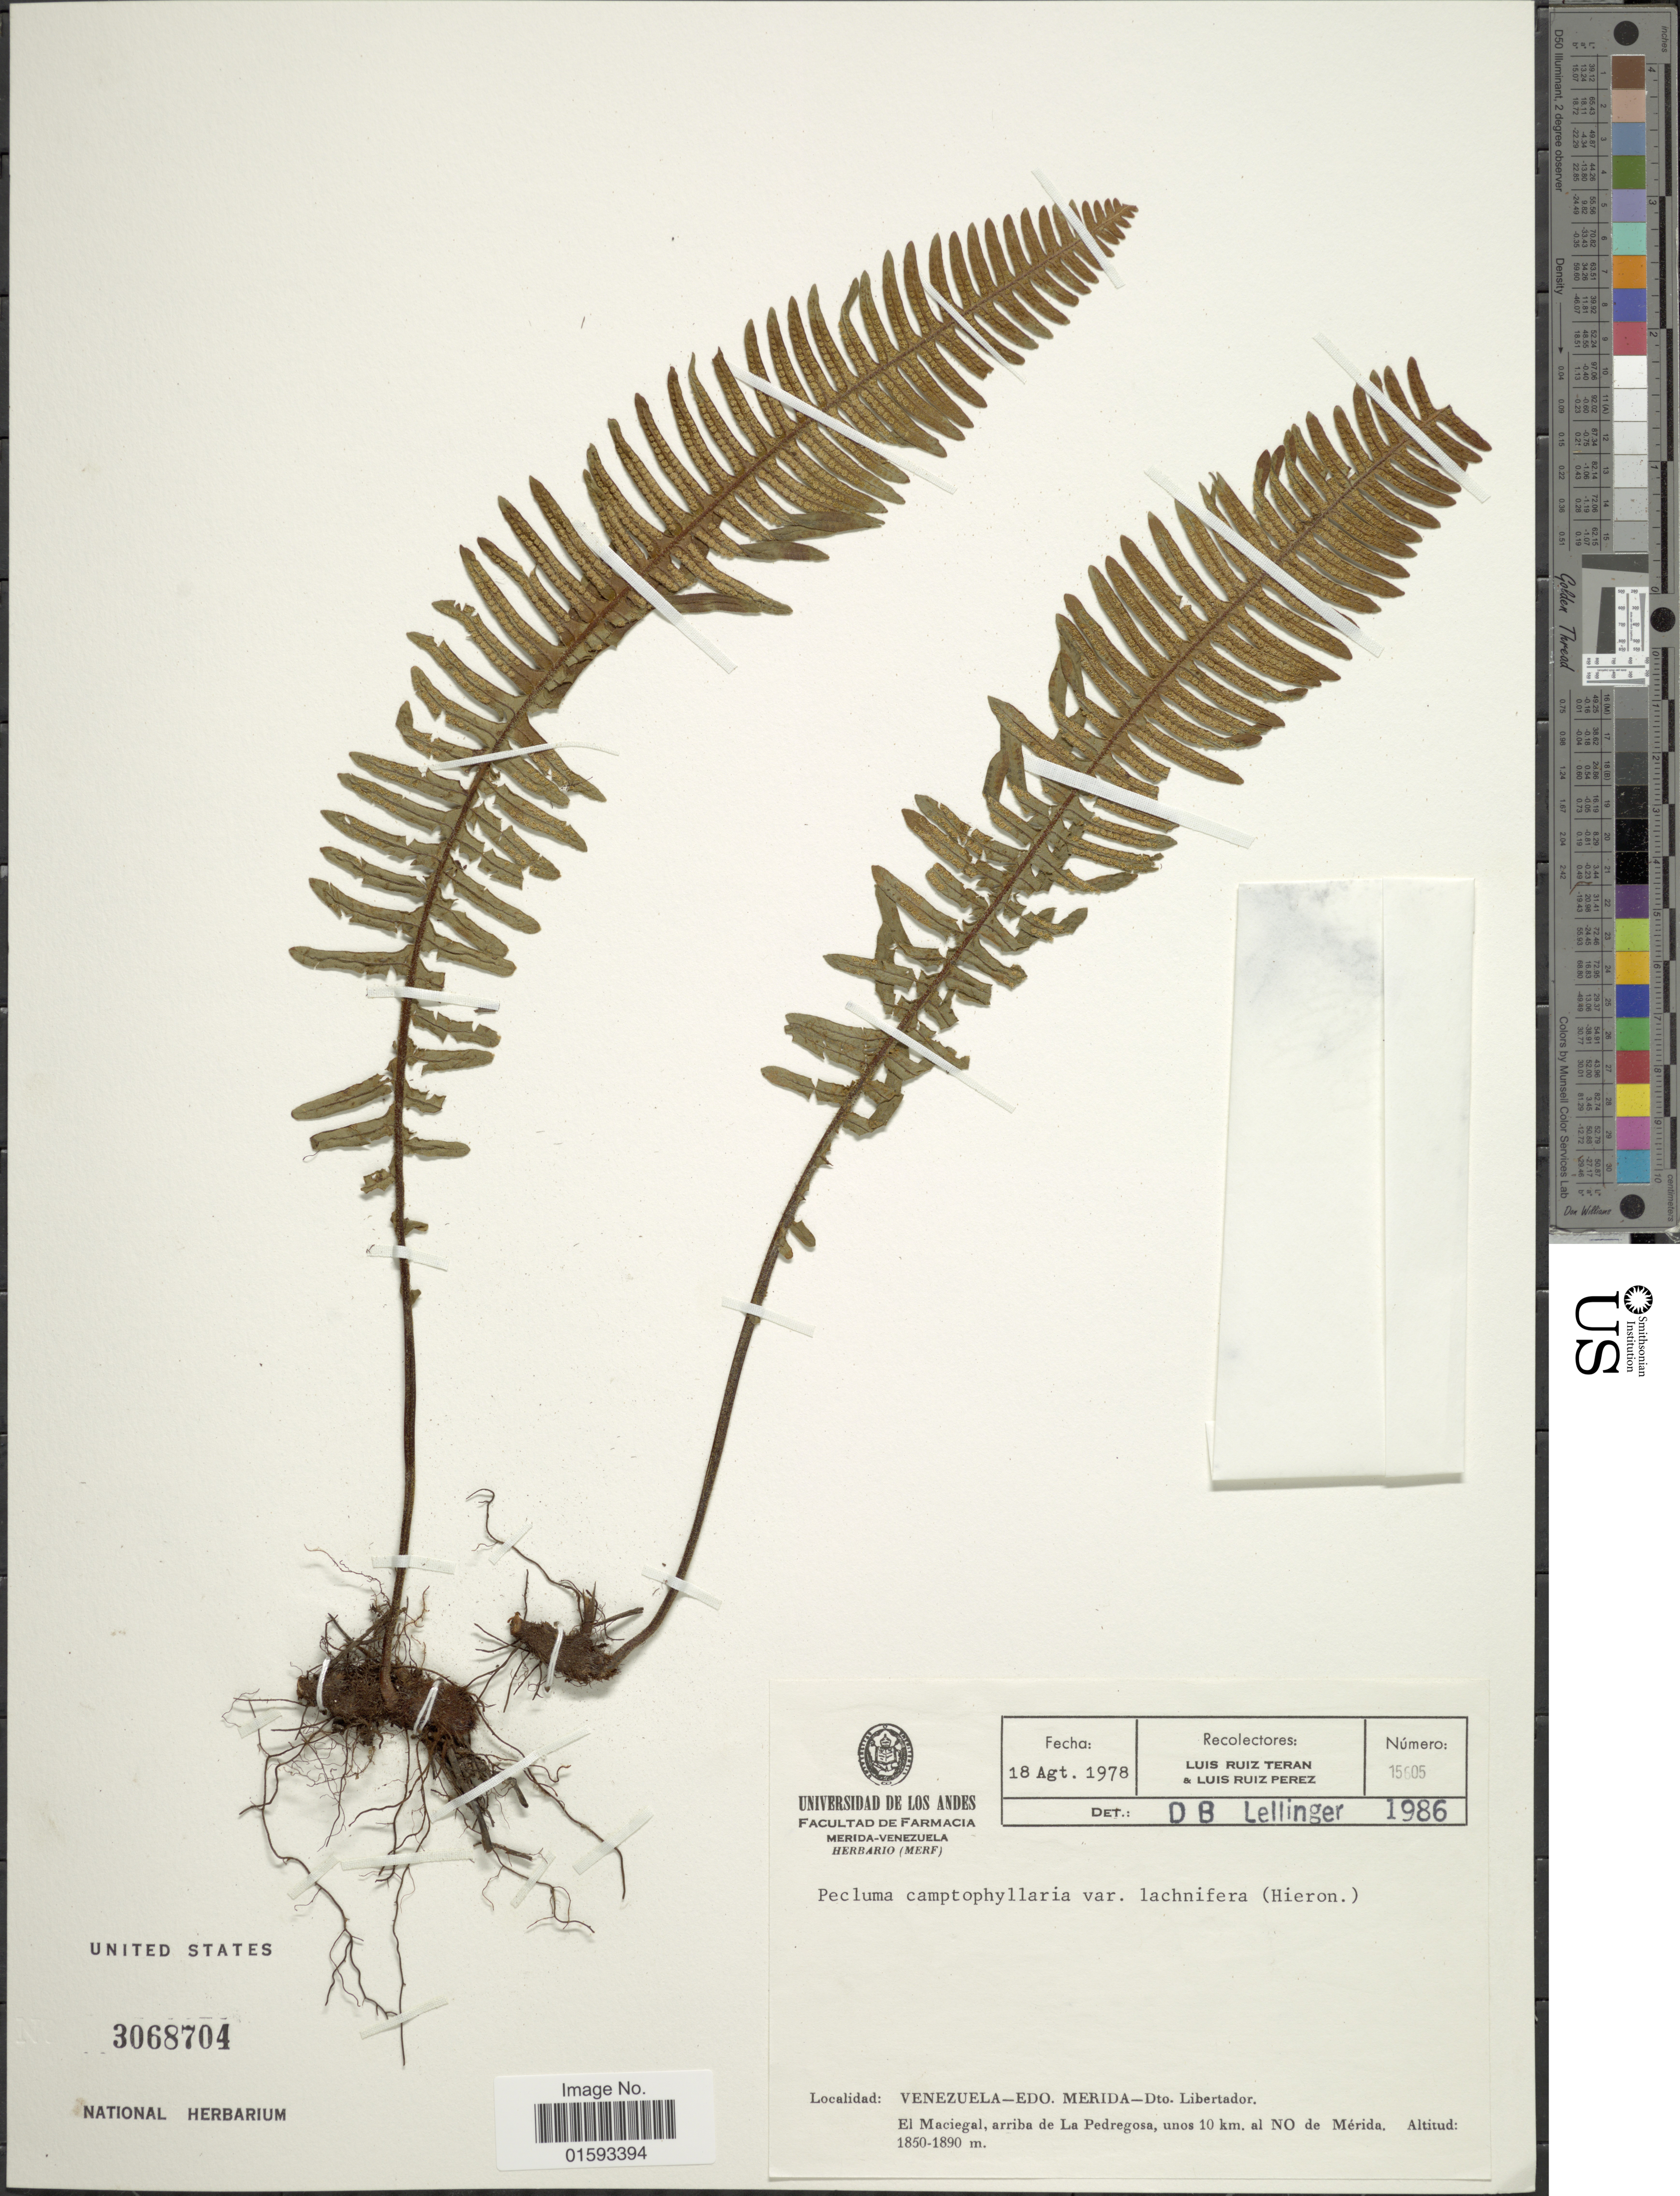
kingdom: Plantae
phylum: Tracheophyta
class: Polypodiopsida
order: Polypodiales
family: Polypodiaceae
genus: Pecluma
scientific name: Pecluma camptophyllaria var. lachnifera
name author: (Hieron.) Lellinger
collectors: L. E. Ruíz-Terán & L. Ruiz-Perez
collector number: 15605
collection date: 1978-08-18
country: Venezuela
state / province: Mérida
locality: Dto. Libertador, El Maciegal, arriba de La Pedregosa, unos 10 km. al No de Merida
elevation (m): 1850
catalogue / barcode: US 3068704